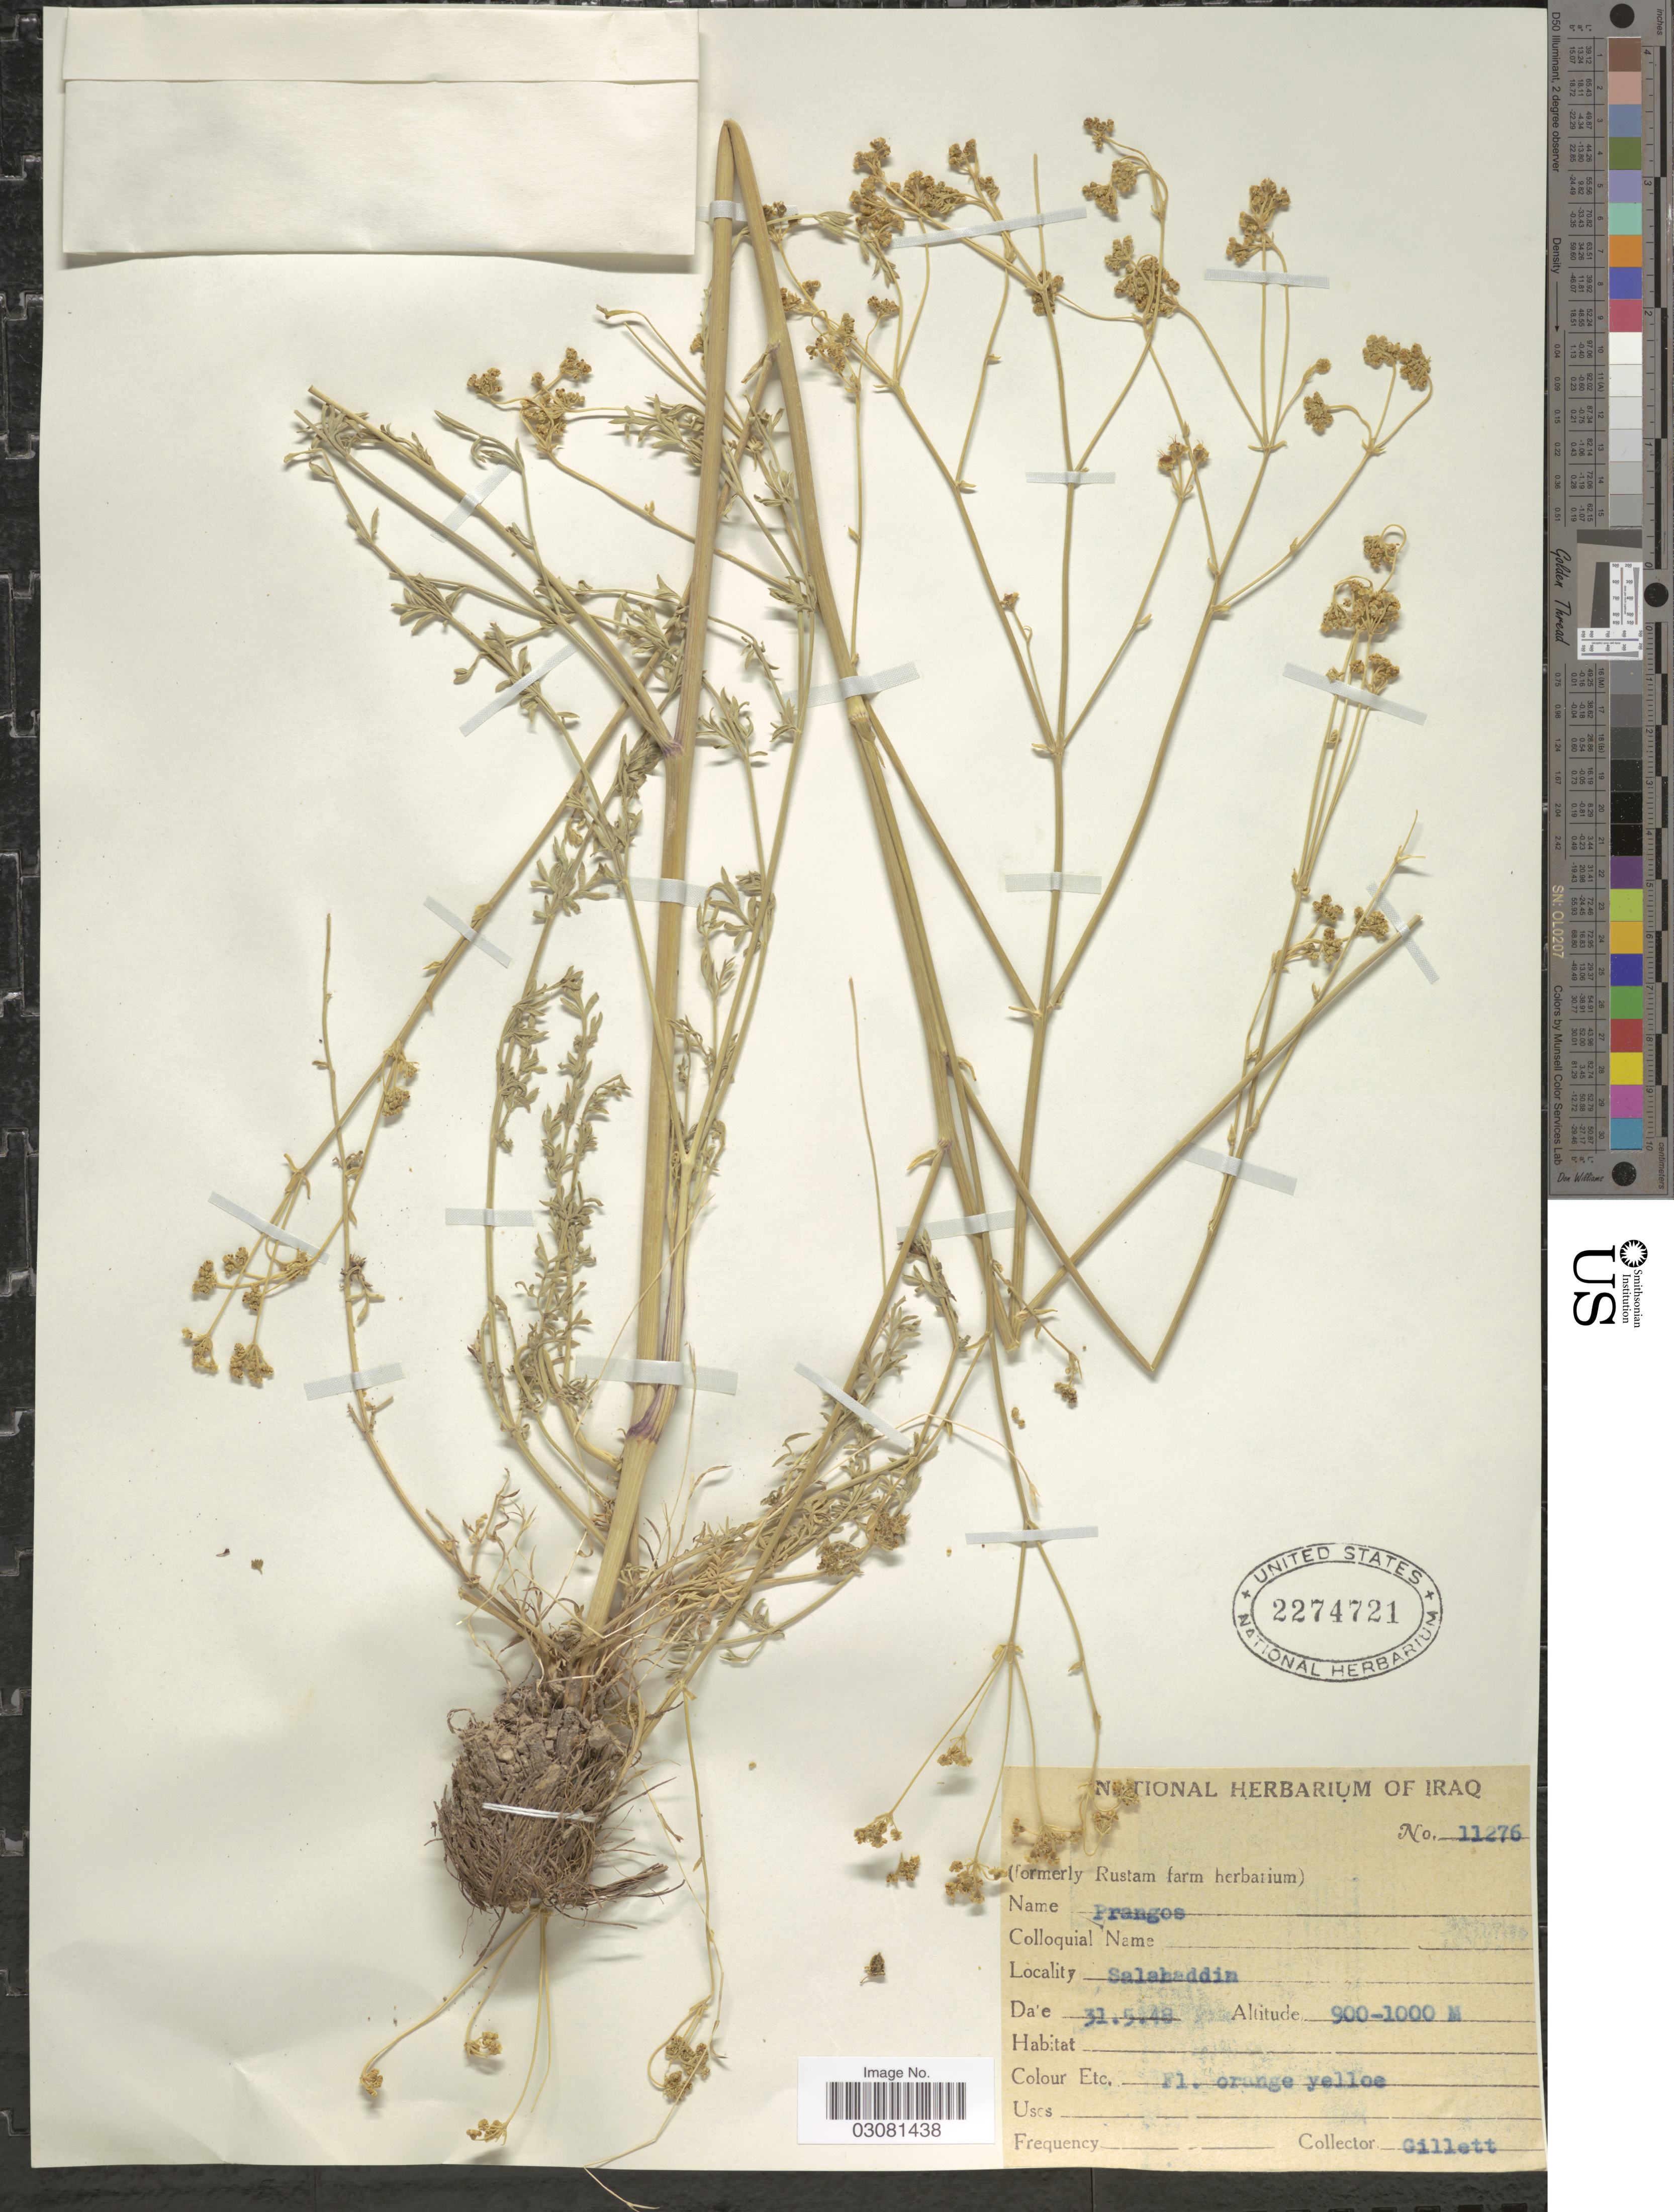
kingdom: Plantae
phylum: Tracheophyta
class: Magnoliopsida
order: Apiales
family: Apiaceae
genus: Prangos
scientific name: Prangos sp.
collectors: Gillett, --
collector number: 11276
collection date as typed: Transcribed d/m/y: 31/5/48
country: Iraq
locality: Salahaddin.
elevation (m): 900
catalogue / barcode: US 2274721